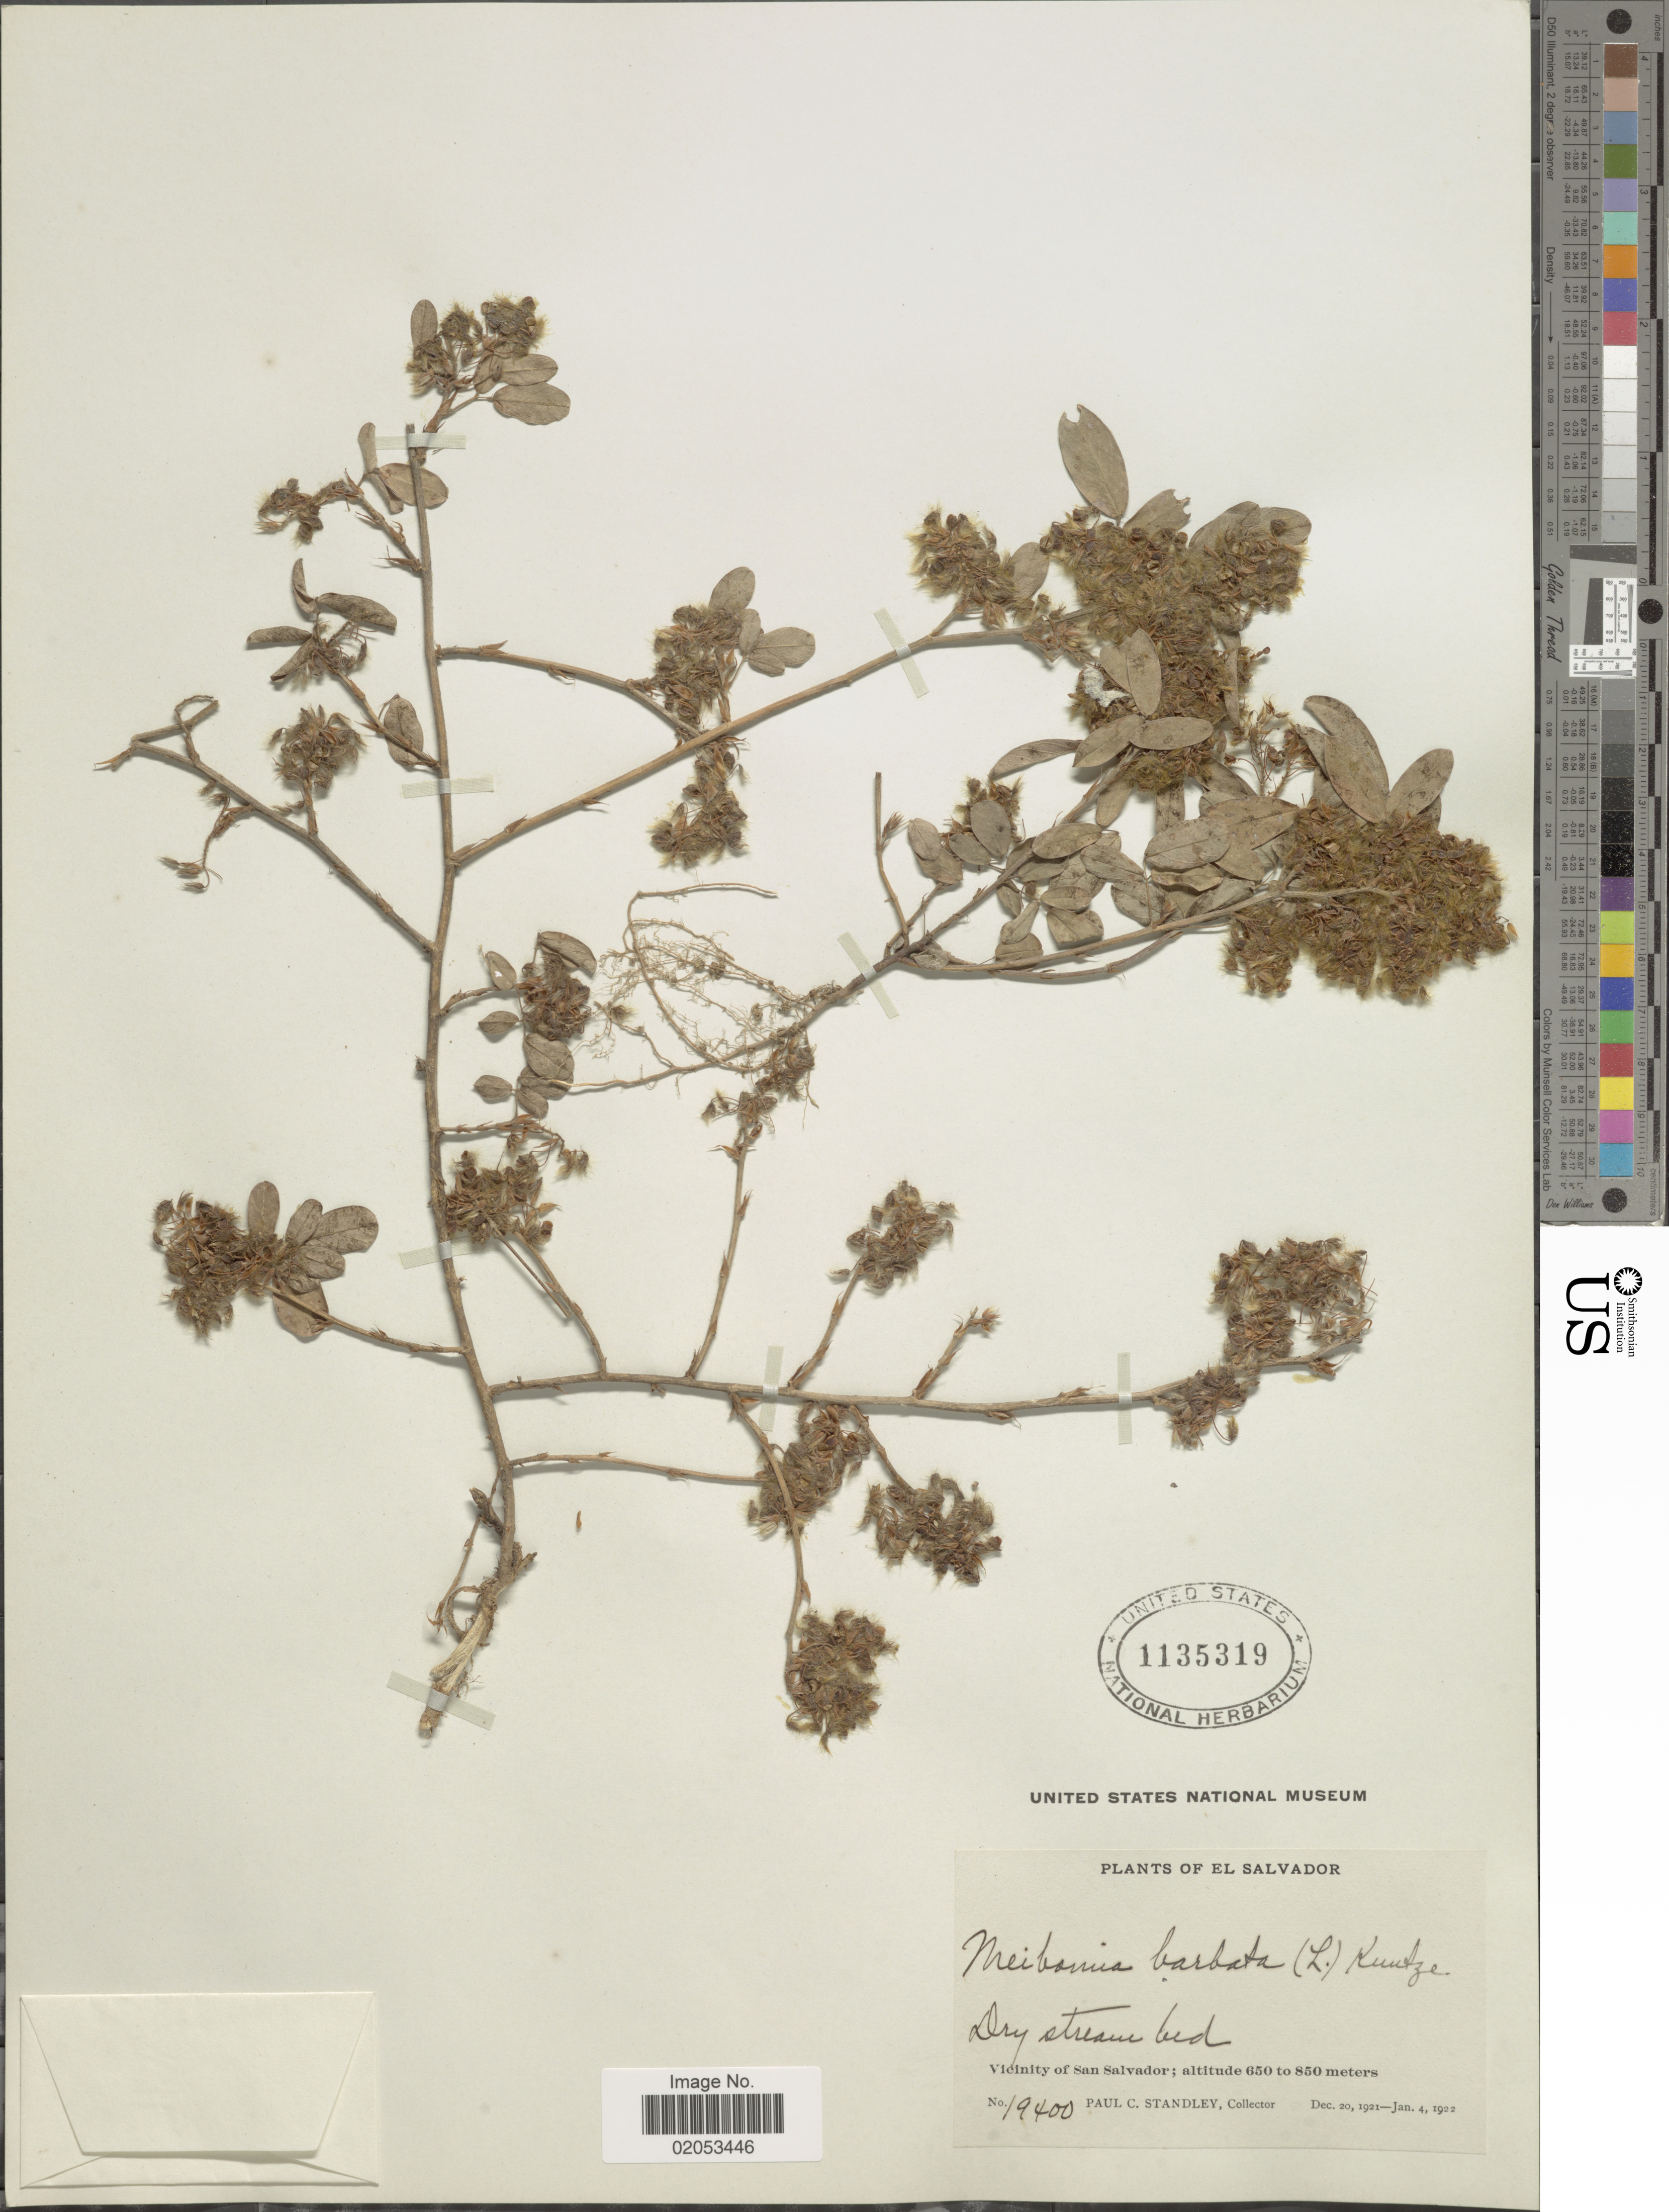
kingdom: Plantae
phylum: Tracheophyta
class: Magnoliopsida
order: Fabales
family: Fabaceae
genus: Grona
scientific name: Grona barbata var. barbata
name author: (L.) H. Ohashi & K. Ohashi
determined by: Strong, Mark T., (BOT), Smithsonian Institution - National Museum of Natural History (UNITED STATES)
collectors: P. C. Standley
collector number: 19400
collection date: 1921-12-20/1922-01-04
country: El Salvador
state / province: San Salvador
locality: Dry stream bed, Vicinity of San Salvador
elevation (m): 650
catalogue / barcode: US 1135319